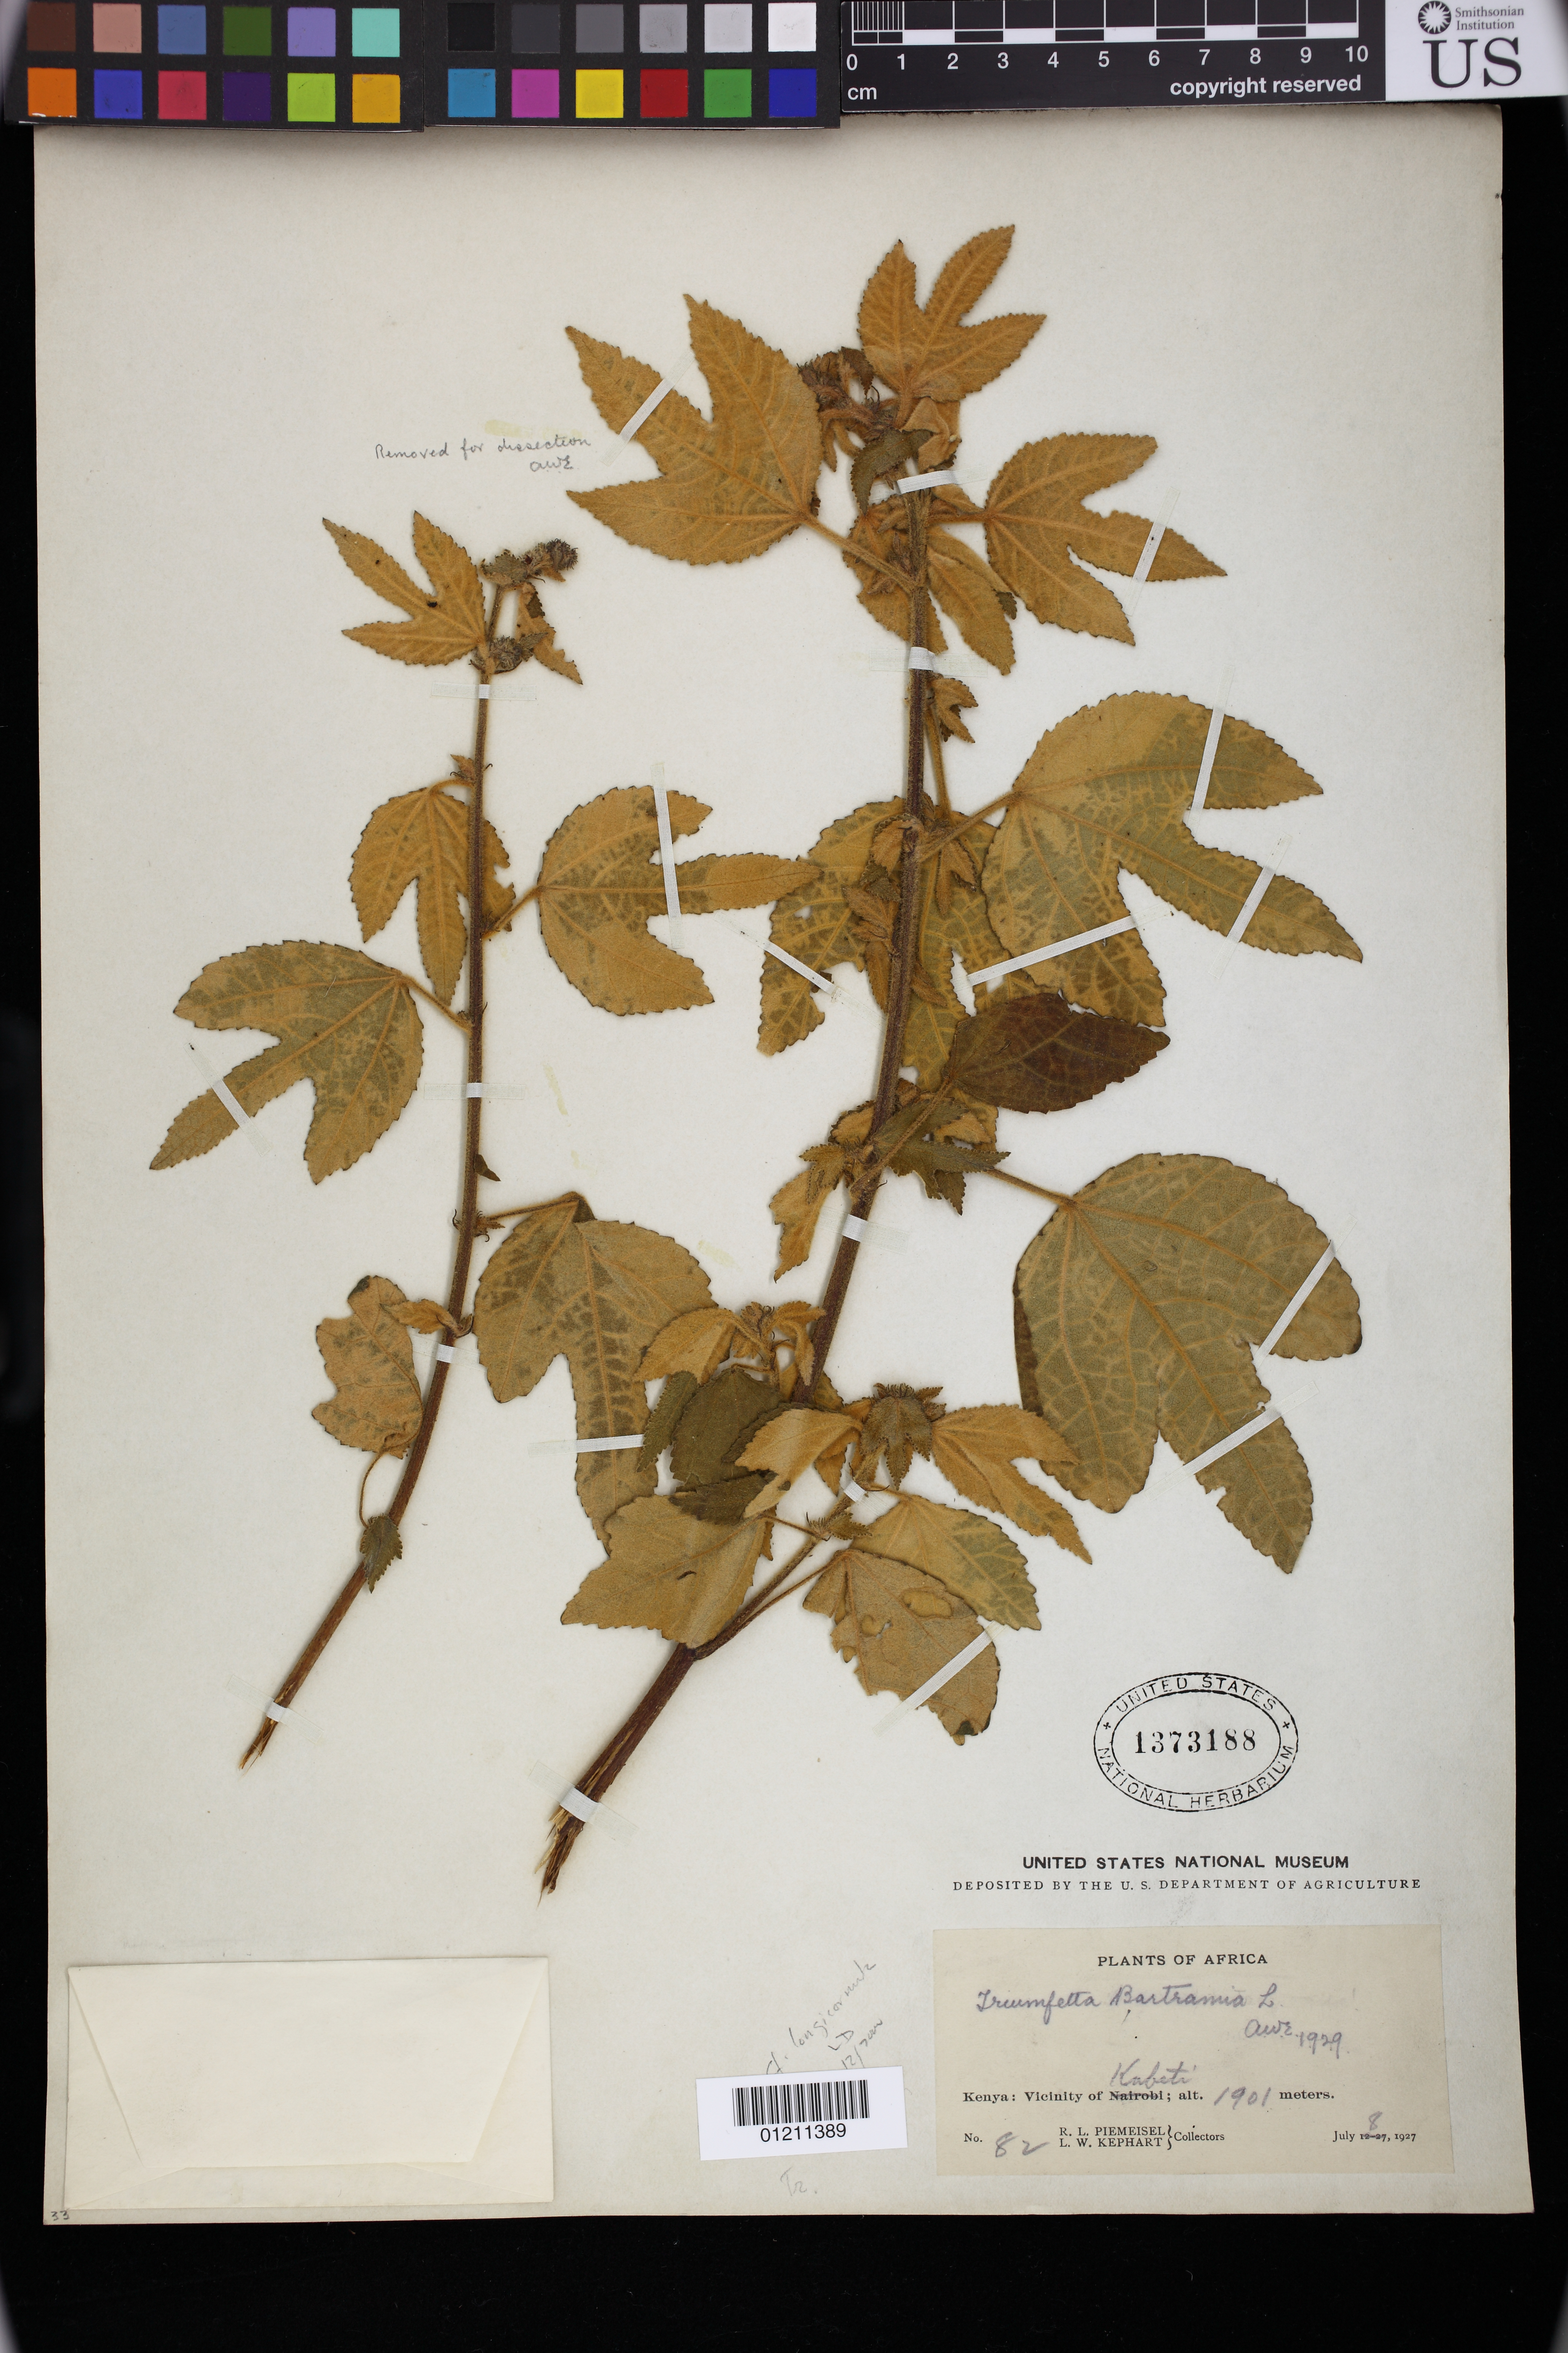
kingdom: Plantae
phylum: Tracheophyta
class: Magnoliopsida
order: Malvales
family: Malvaceae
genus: Triumfetta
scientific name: Triumfetta longicornuta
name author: Hutch. & M.B. Moss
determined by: Dorr, Laurence J., Curator (BOT), Smithsonian Institution - National Museum of Natural History (UNITED STATES)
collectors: R. L. Piemeisel & L. W. Kephart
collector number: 82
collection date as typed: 07 Aug 1927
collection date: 1927-08-07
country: Kenya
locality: Kenya: Vicinity of Kabati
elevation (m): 1901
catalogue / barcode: US 1373188